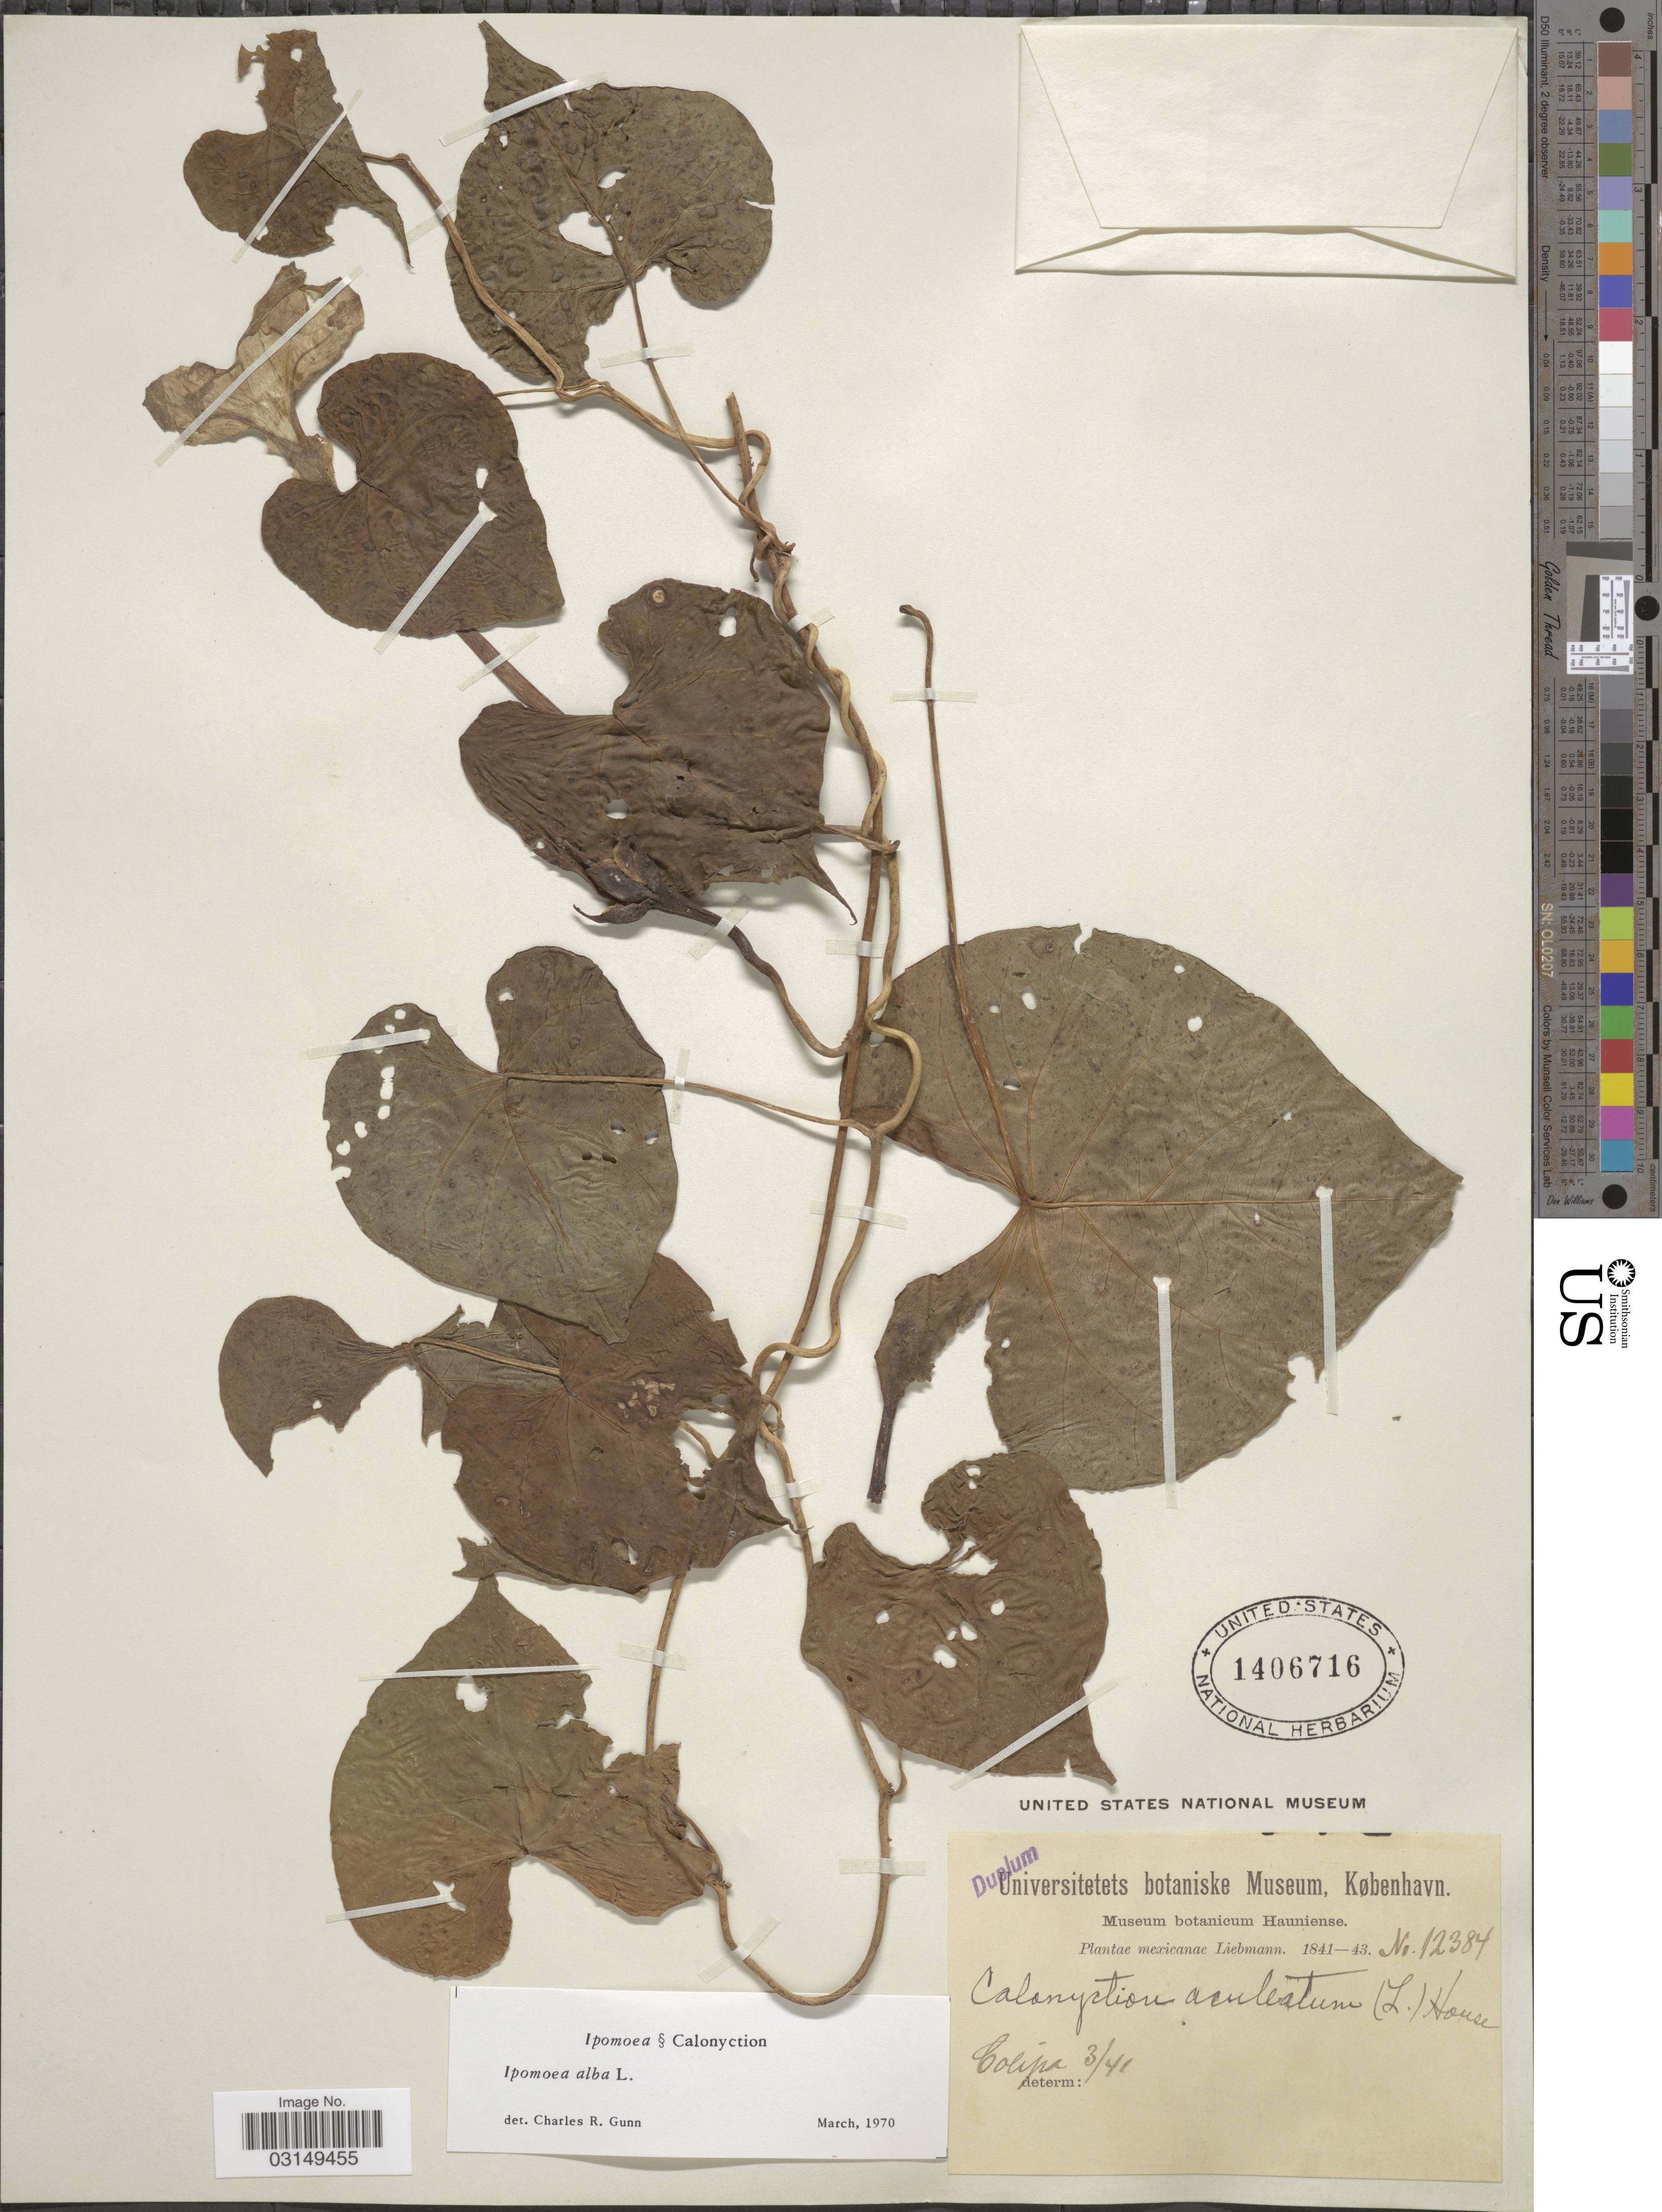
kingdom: Plantae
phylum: Tracheophyta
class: Magnoliopsida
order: Solanales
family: Convolvulaceae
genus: Ipomoea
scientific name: Ipomoea alba L.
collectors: Liebmann, --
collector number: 12384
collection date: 1841-03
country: Mexico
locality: Colipa.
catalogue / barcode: US 1406716